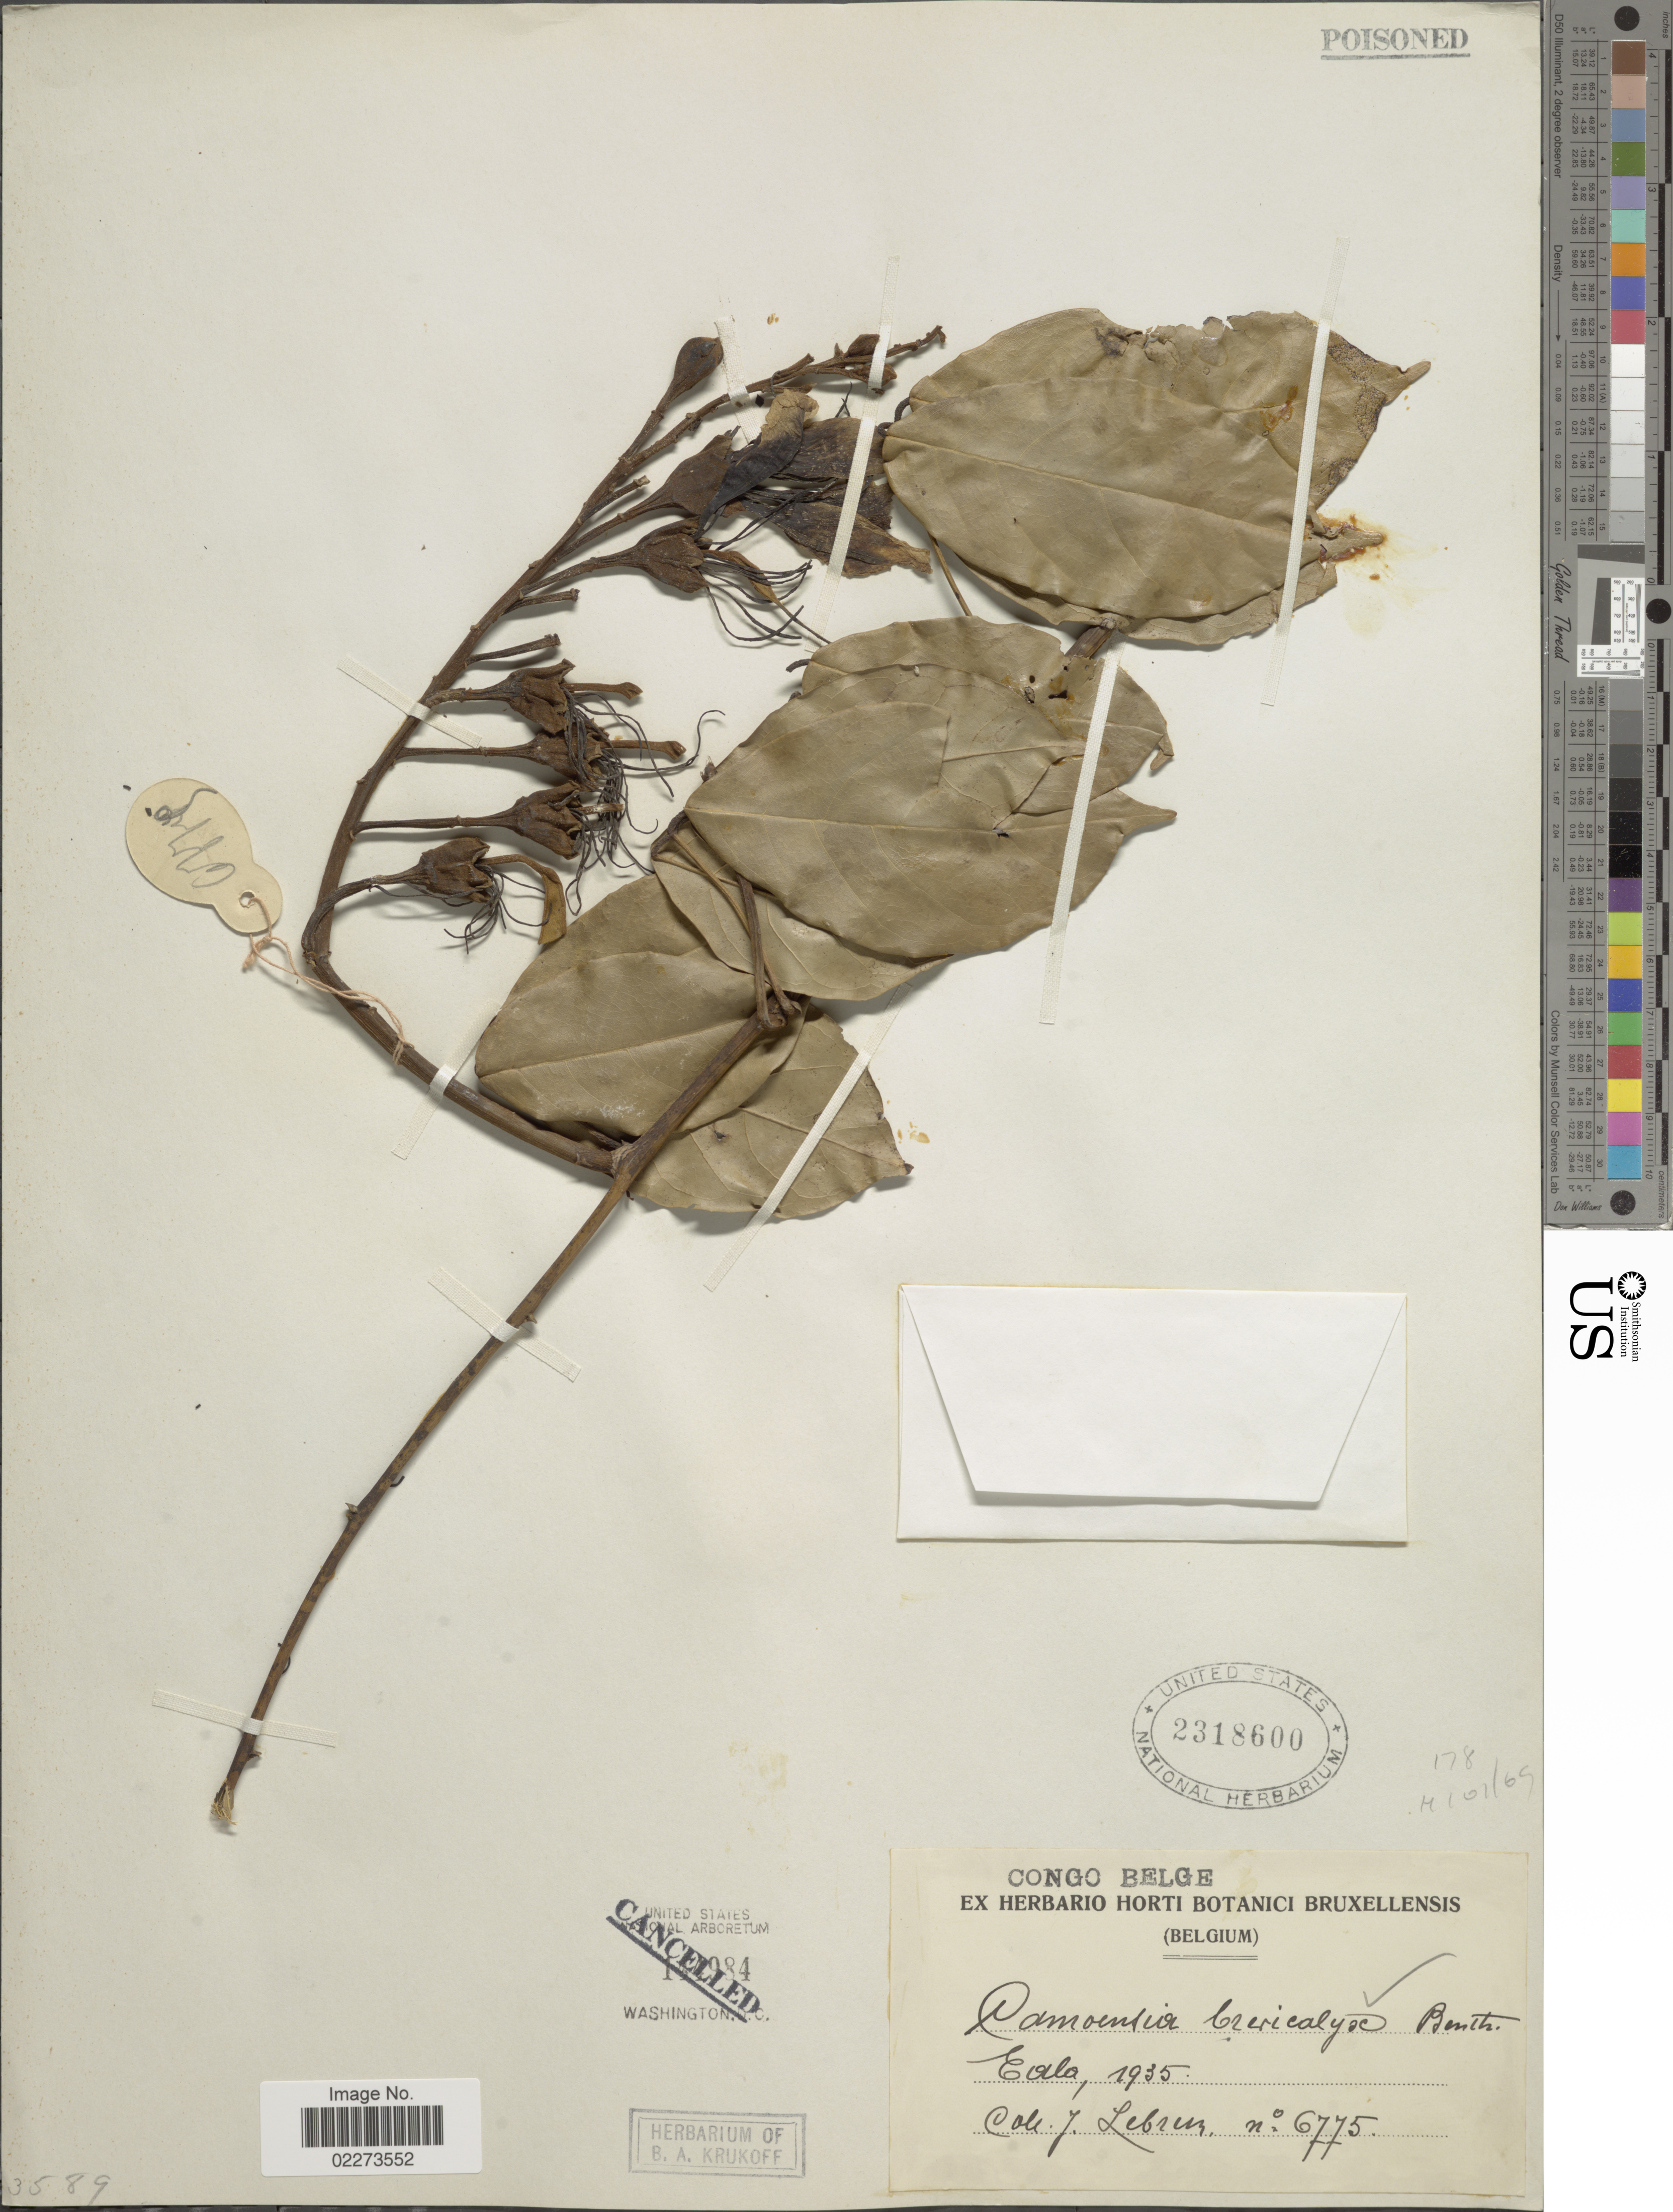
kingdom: Plantae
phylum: Tracheophyta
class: Magnoliopsida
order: Fabales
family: Fabaceae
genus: Camoensia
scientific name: Camoensia brevicalyx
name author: Benth.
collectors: J. A. Lebrun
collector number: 6775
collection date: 1935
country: Congo, Democratic Republic of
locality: Congo Belge, Eala.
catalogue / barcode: US 2318600